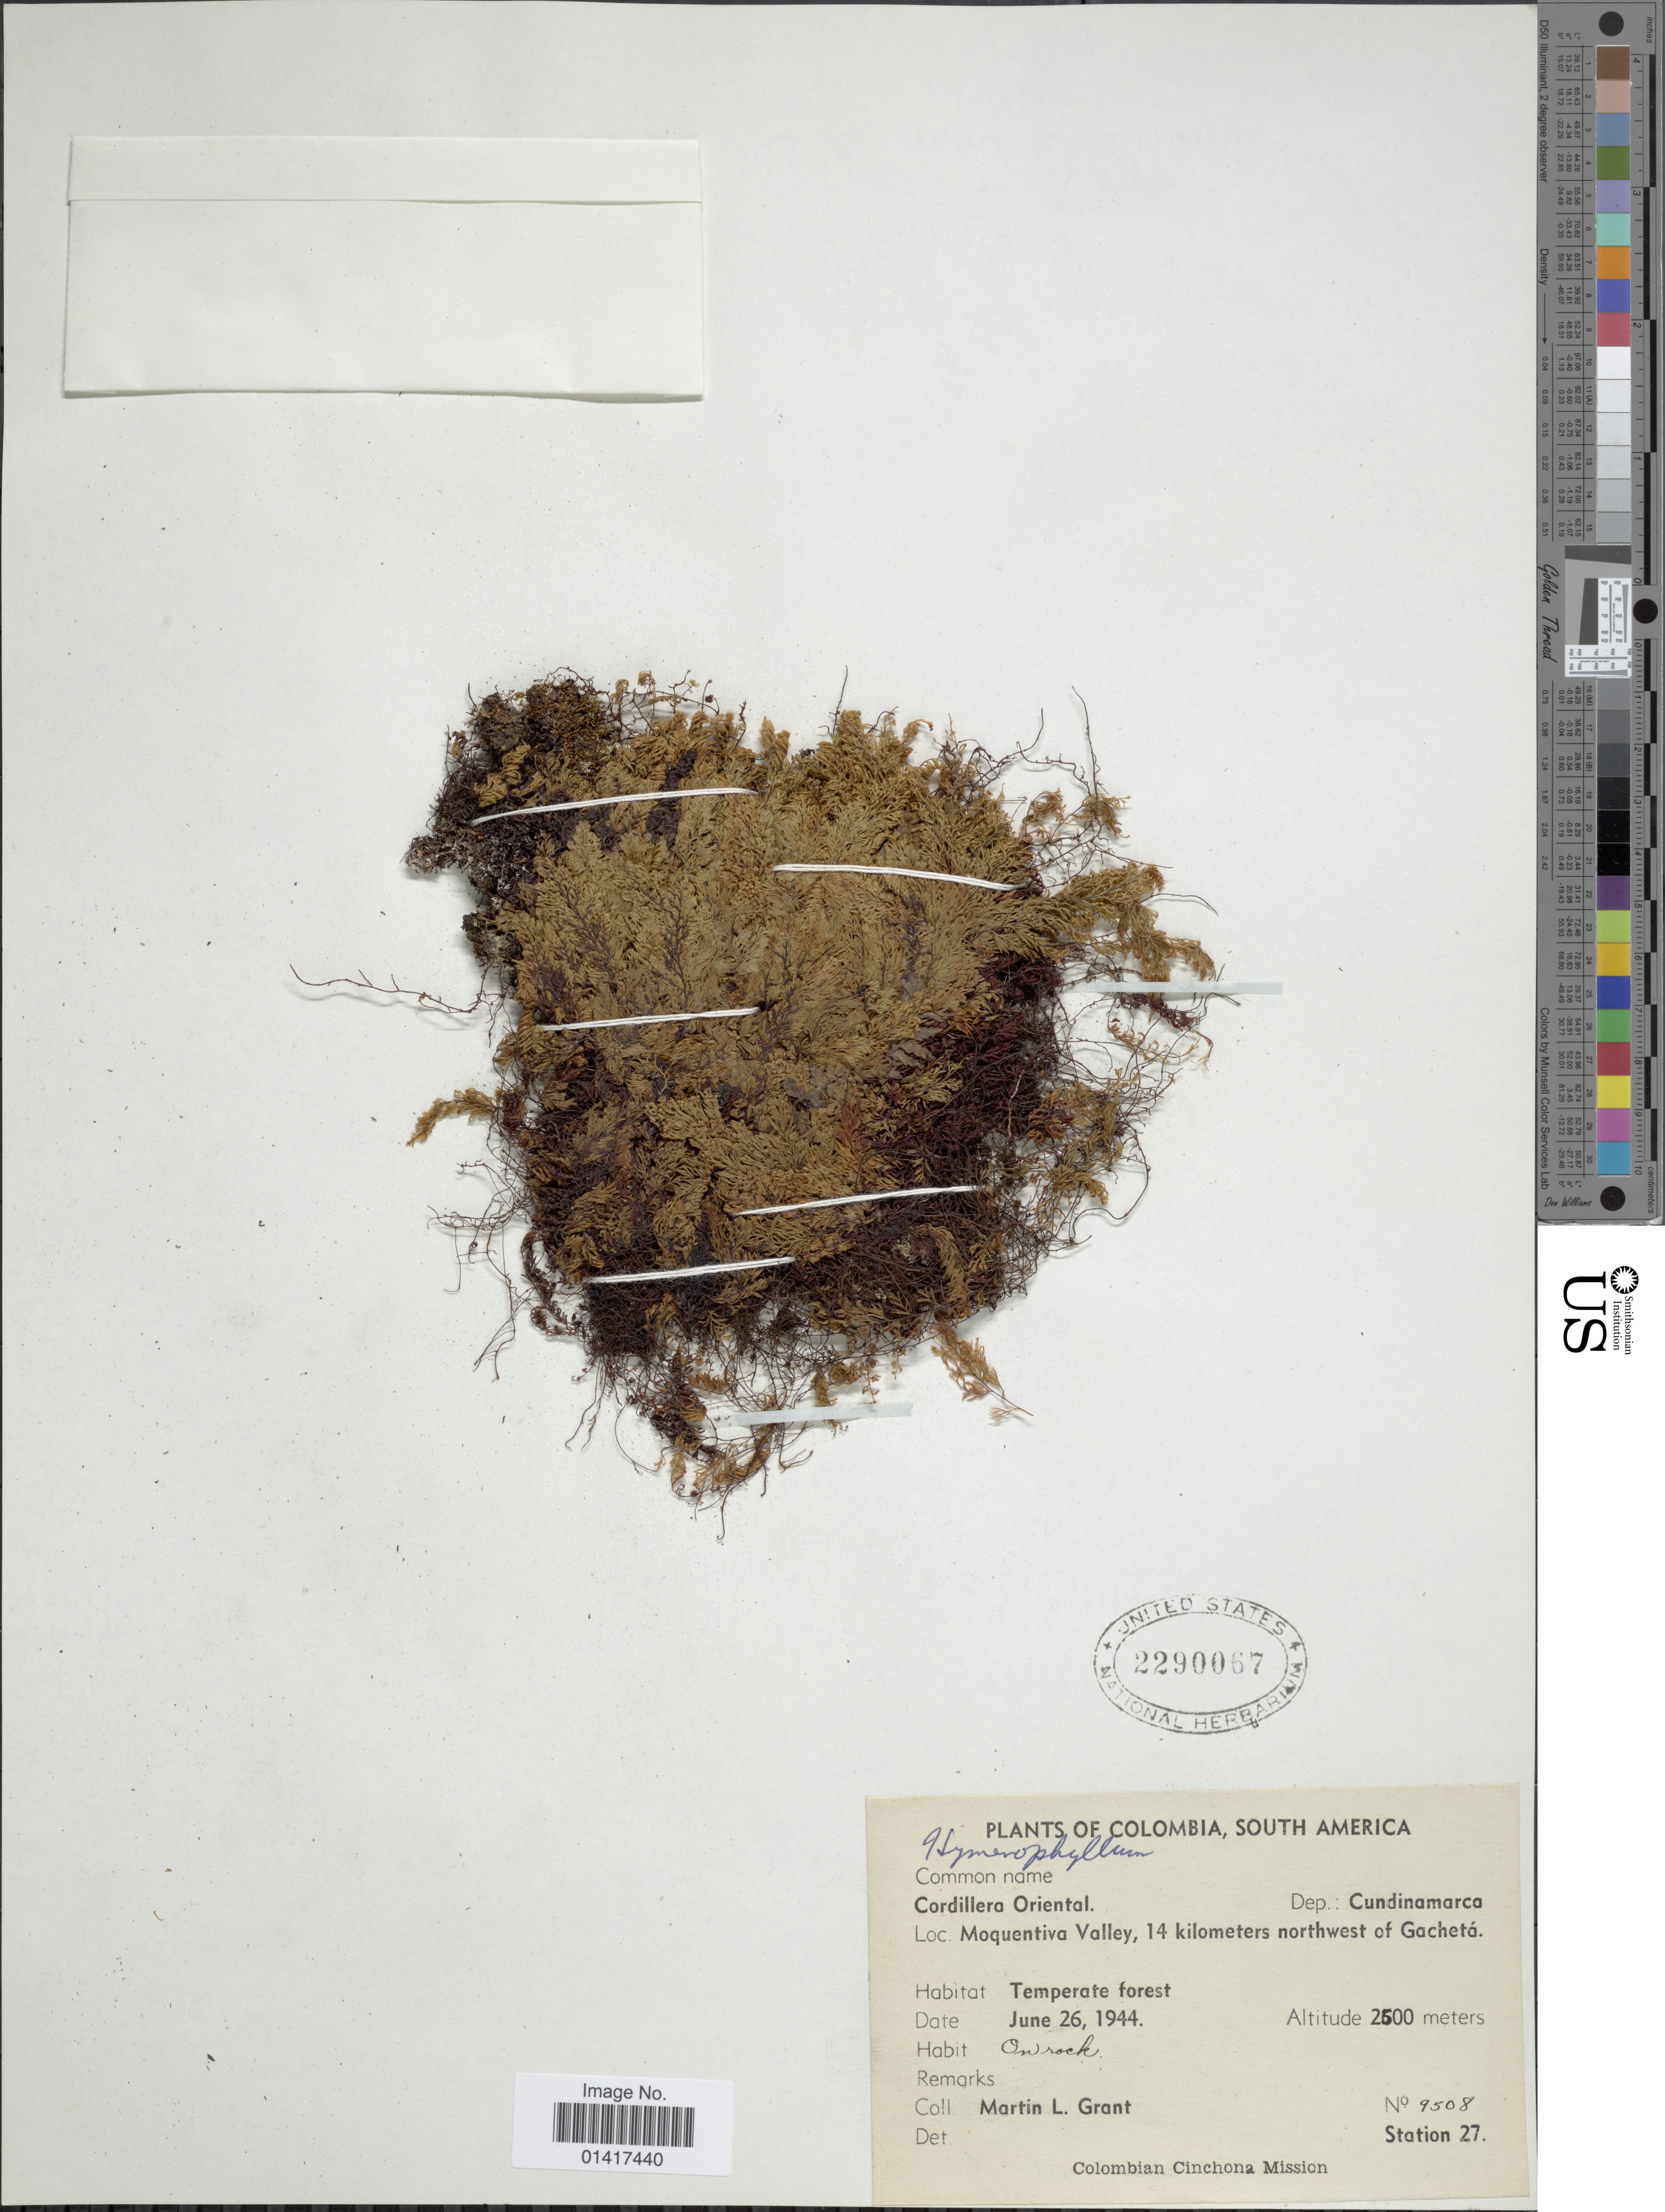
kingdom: Plantae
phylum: Tracheophyta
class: Polypodiopsida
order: Hymenophyllales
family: Hymenophyllaceae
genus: Hymenophyllum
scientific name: Hymenophyllum sp.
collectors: M. L. Grant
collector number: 9508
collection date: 1944-06-26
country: Colombia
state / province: Cundinamarca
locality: Cordillera Oriental, Moquentiva Valley, 14 kilometers northwest of Gacheta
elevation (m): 2500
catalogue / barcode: US 2290067